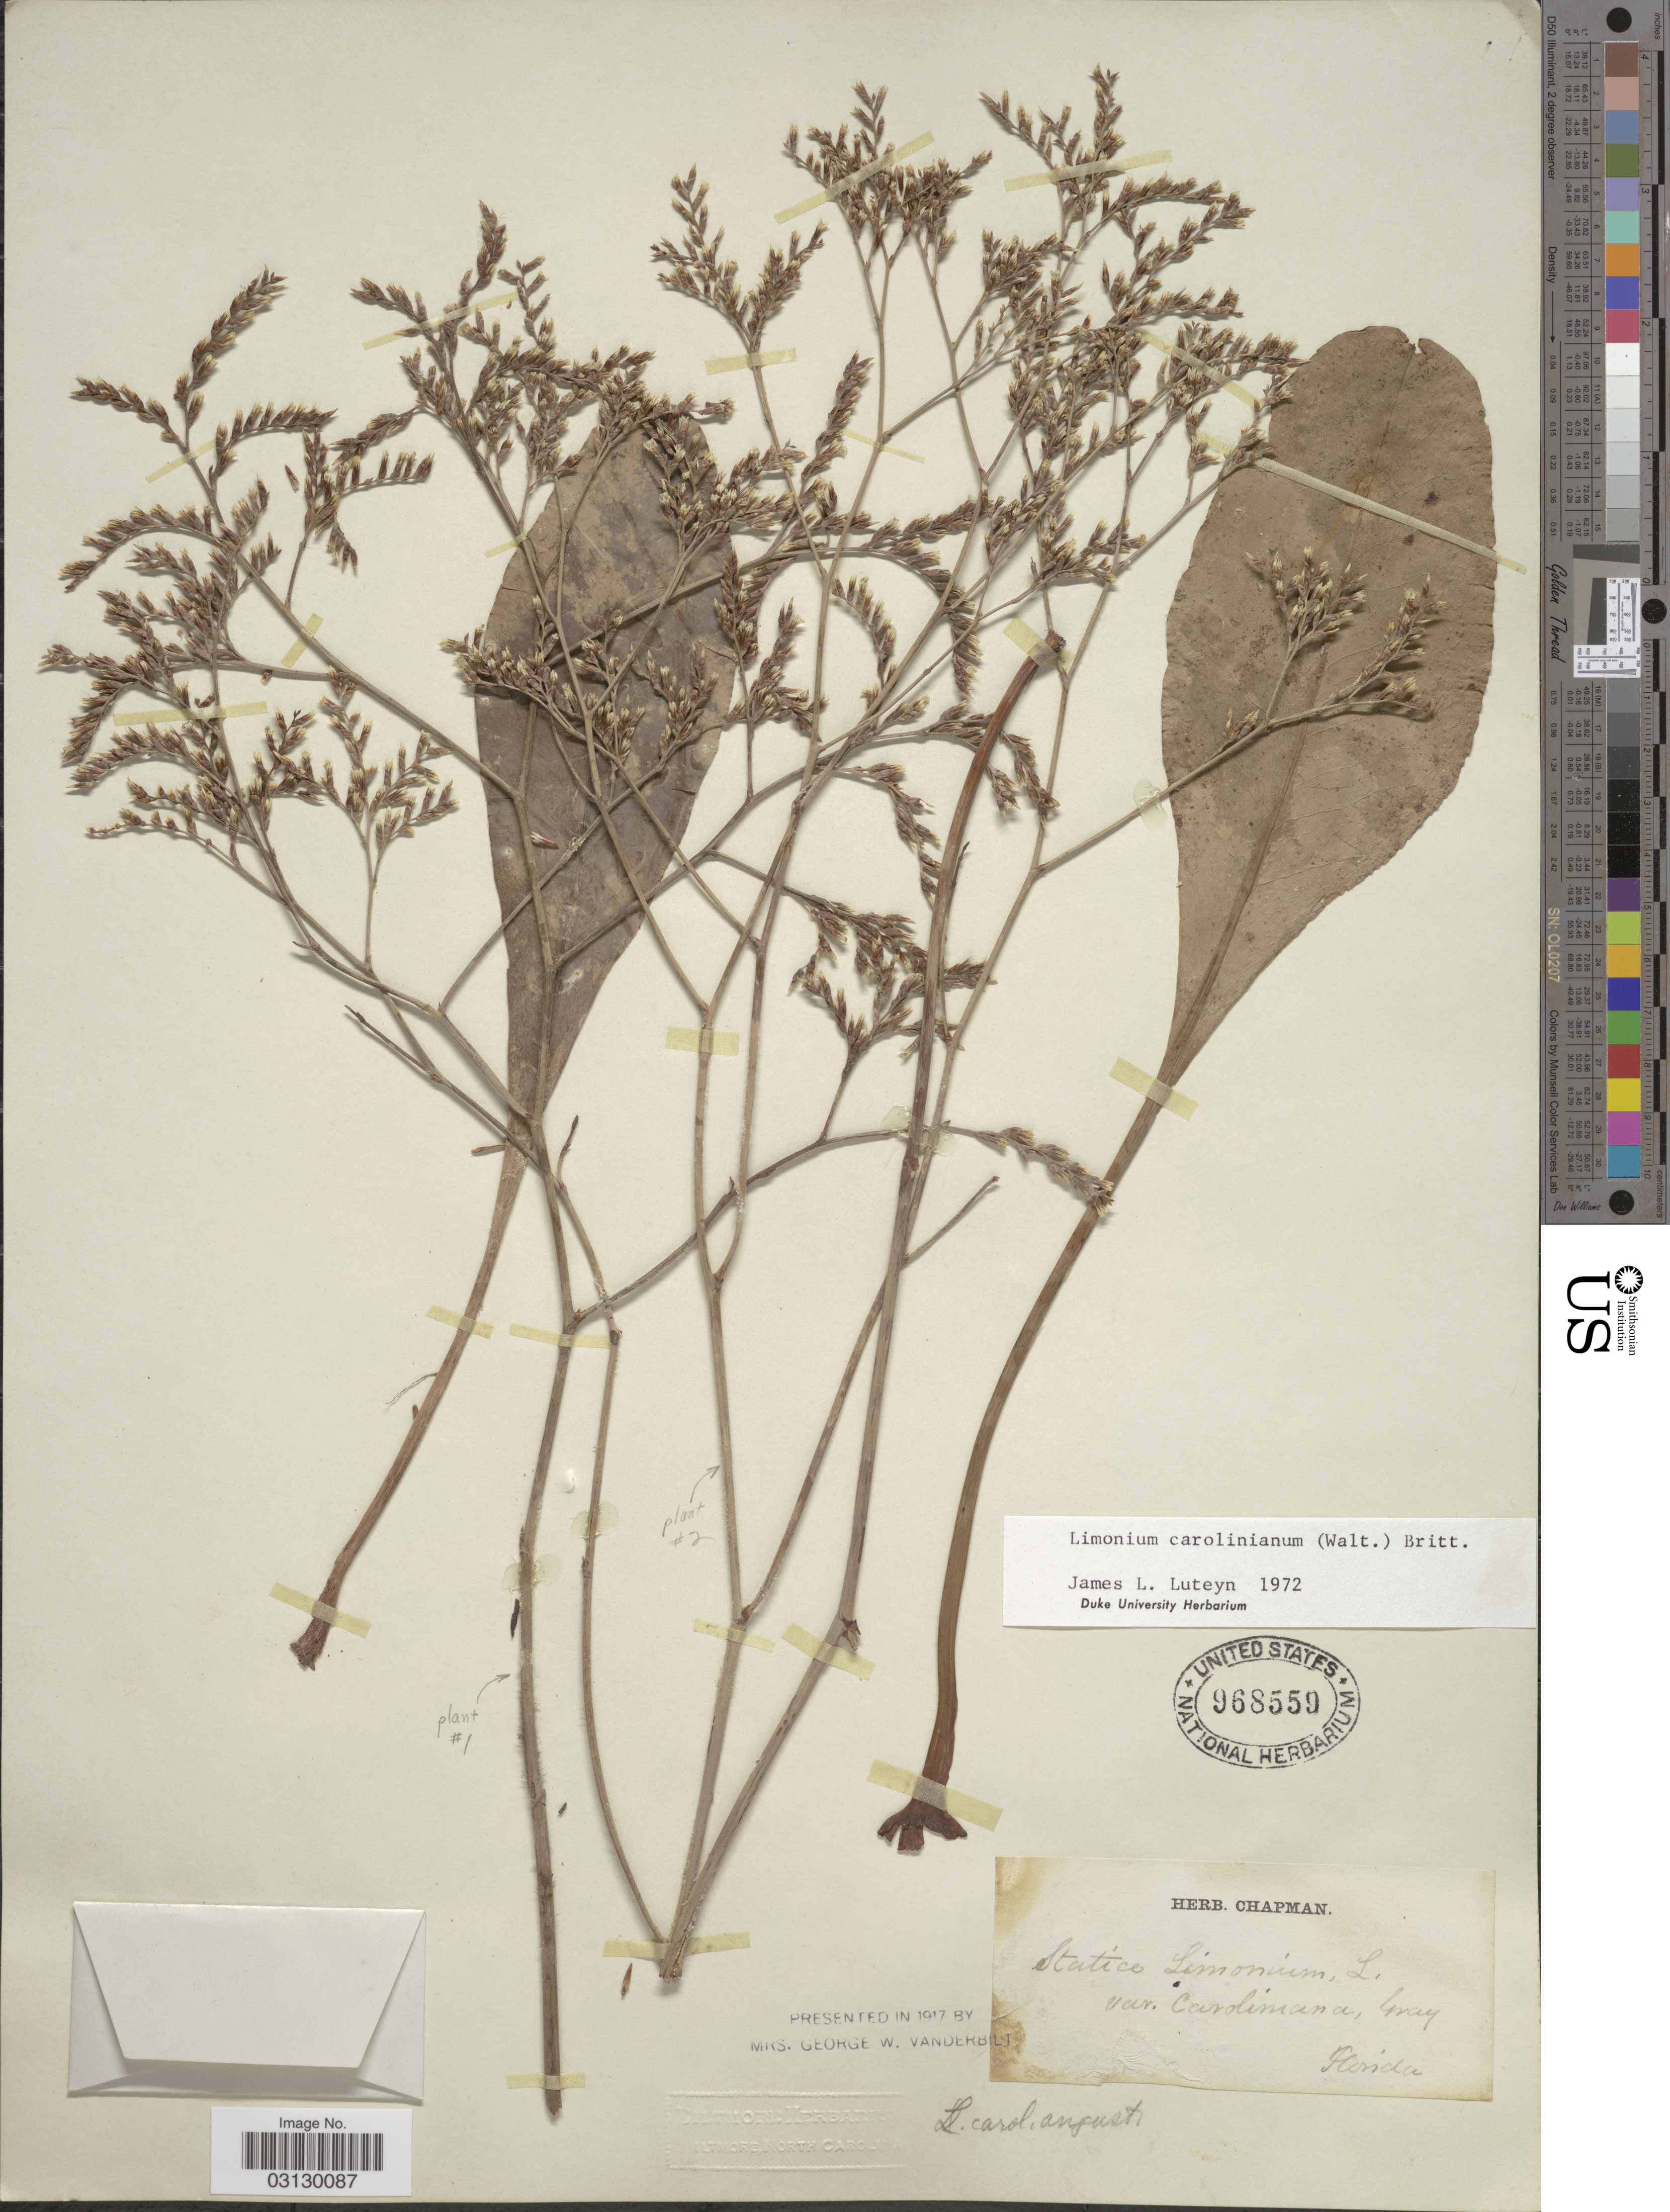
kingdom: Plantae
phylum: Tracheophyta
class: Magnoliopsida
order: Caryophyllales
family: Plumbaginaceae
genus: Limonium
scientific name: Limonium carolinianum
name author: (Walter) Britton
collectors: ex herb. Chapman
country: United States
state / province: Florida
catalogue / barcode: US 968559